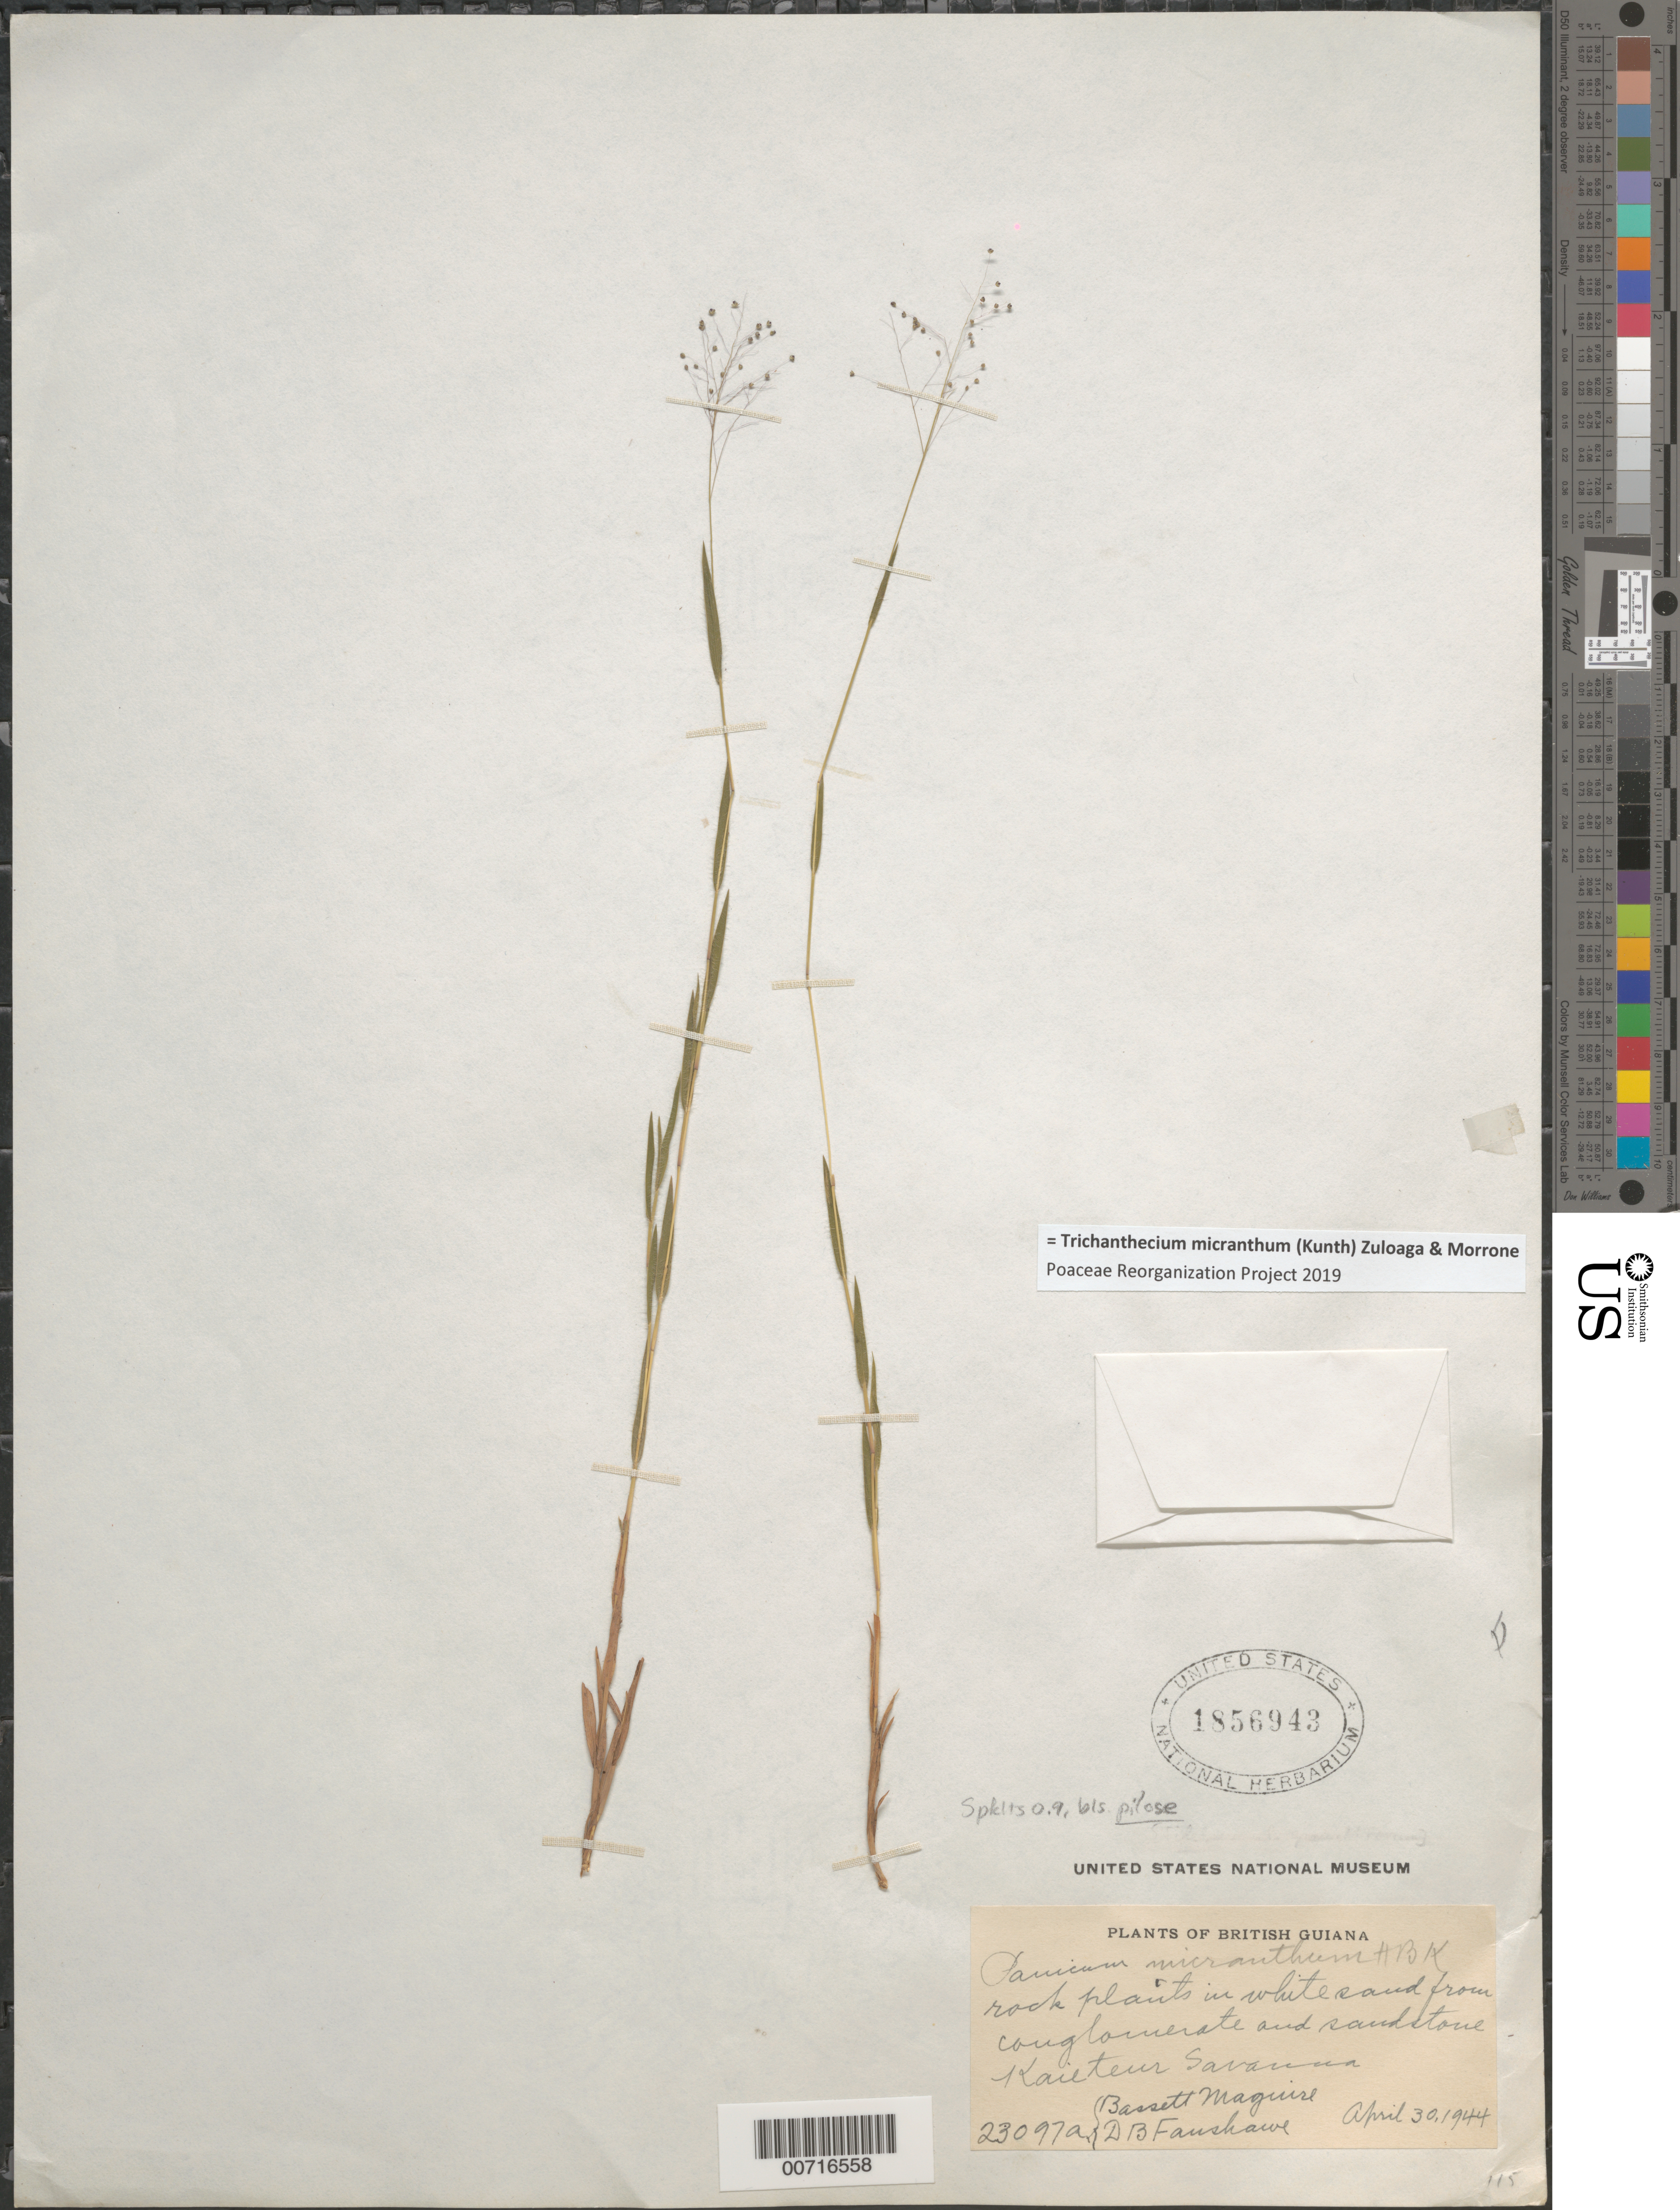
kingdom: Plantae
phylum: Tracheophyta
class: Liliopsida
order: Poales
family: Poaceae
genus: Trichanthecium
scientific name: Trichanthecium micranthum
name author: (Kunth) Zuloaga & Morrone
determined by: Poaceae Reorganization Project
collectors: B. Maguire & D. B. Fanshawe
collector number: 23097 a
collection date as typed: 30-Apr-44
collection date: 1944-04-30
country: Guyana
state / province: Potaro-Siparuni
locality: Potaro River Gorge, trail from Tukeit to Kaiatuk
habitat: White sand from conglomerate and sandstone, savanna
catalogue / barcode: US 1856943